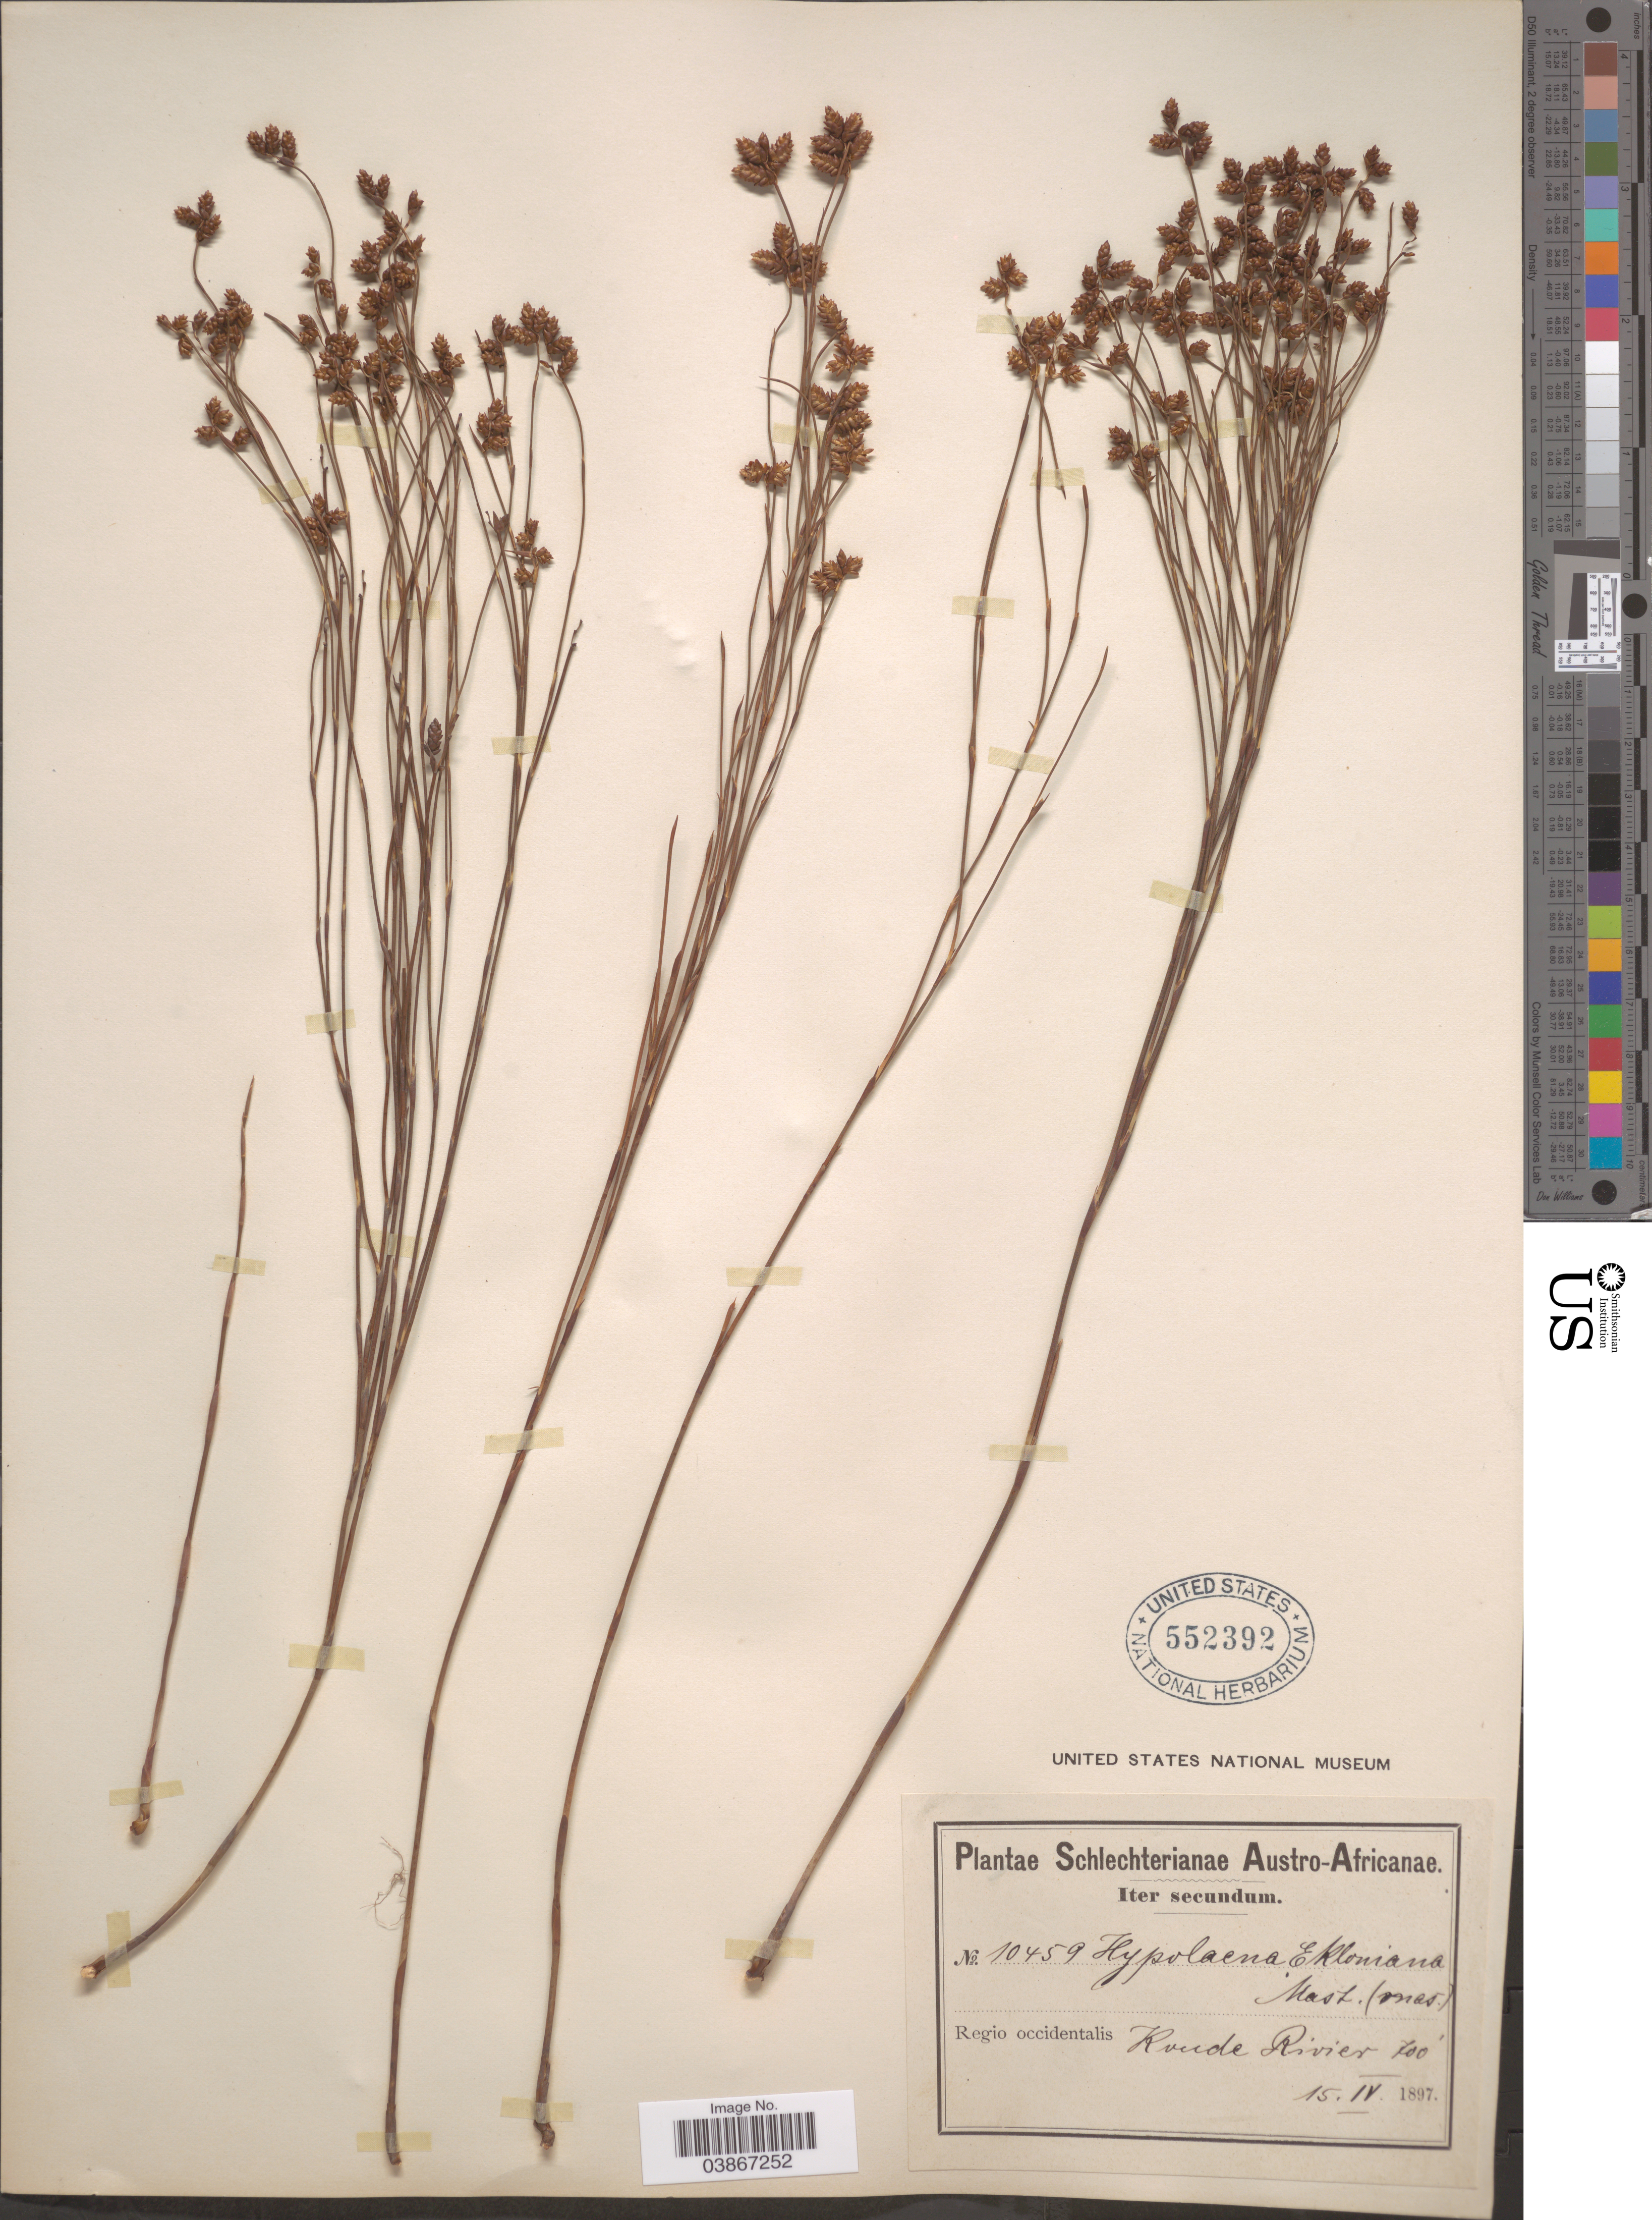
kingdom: Plantae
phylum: Tracheophyta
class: Liliopsida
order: Poales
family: Restionaceae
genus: Mastersiella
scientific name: Mastersiella digitata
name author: (Thunb.) Gilg-Ben.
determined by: Strong, Mark T., (BOT), Smithsonian Institution - National Museum of Natural History (UNITED STATES)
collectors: Schlechter, --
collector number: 10459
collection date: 1897-04-15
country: South Africa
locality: Austro-Africanae. Regio occidentalis: Koude Rivier.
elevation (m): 213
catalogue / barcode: US 552392